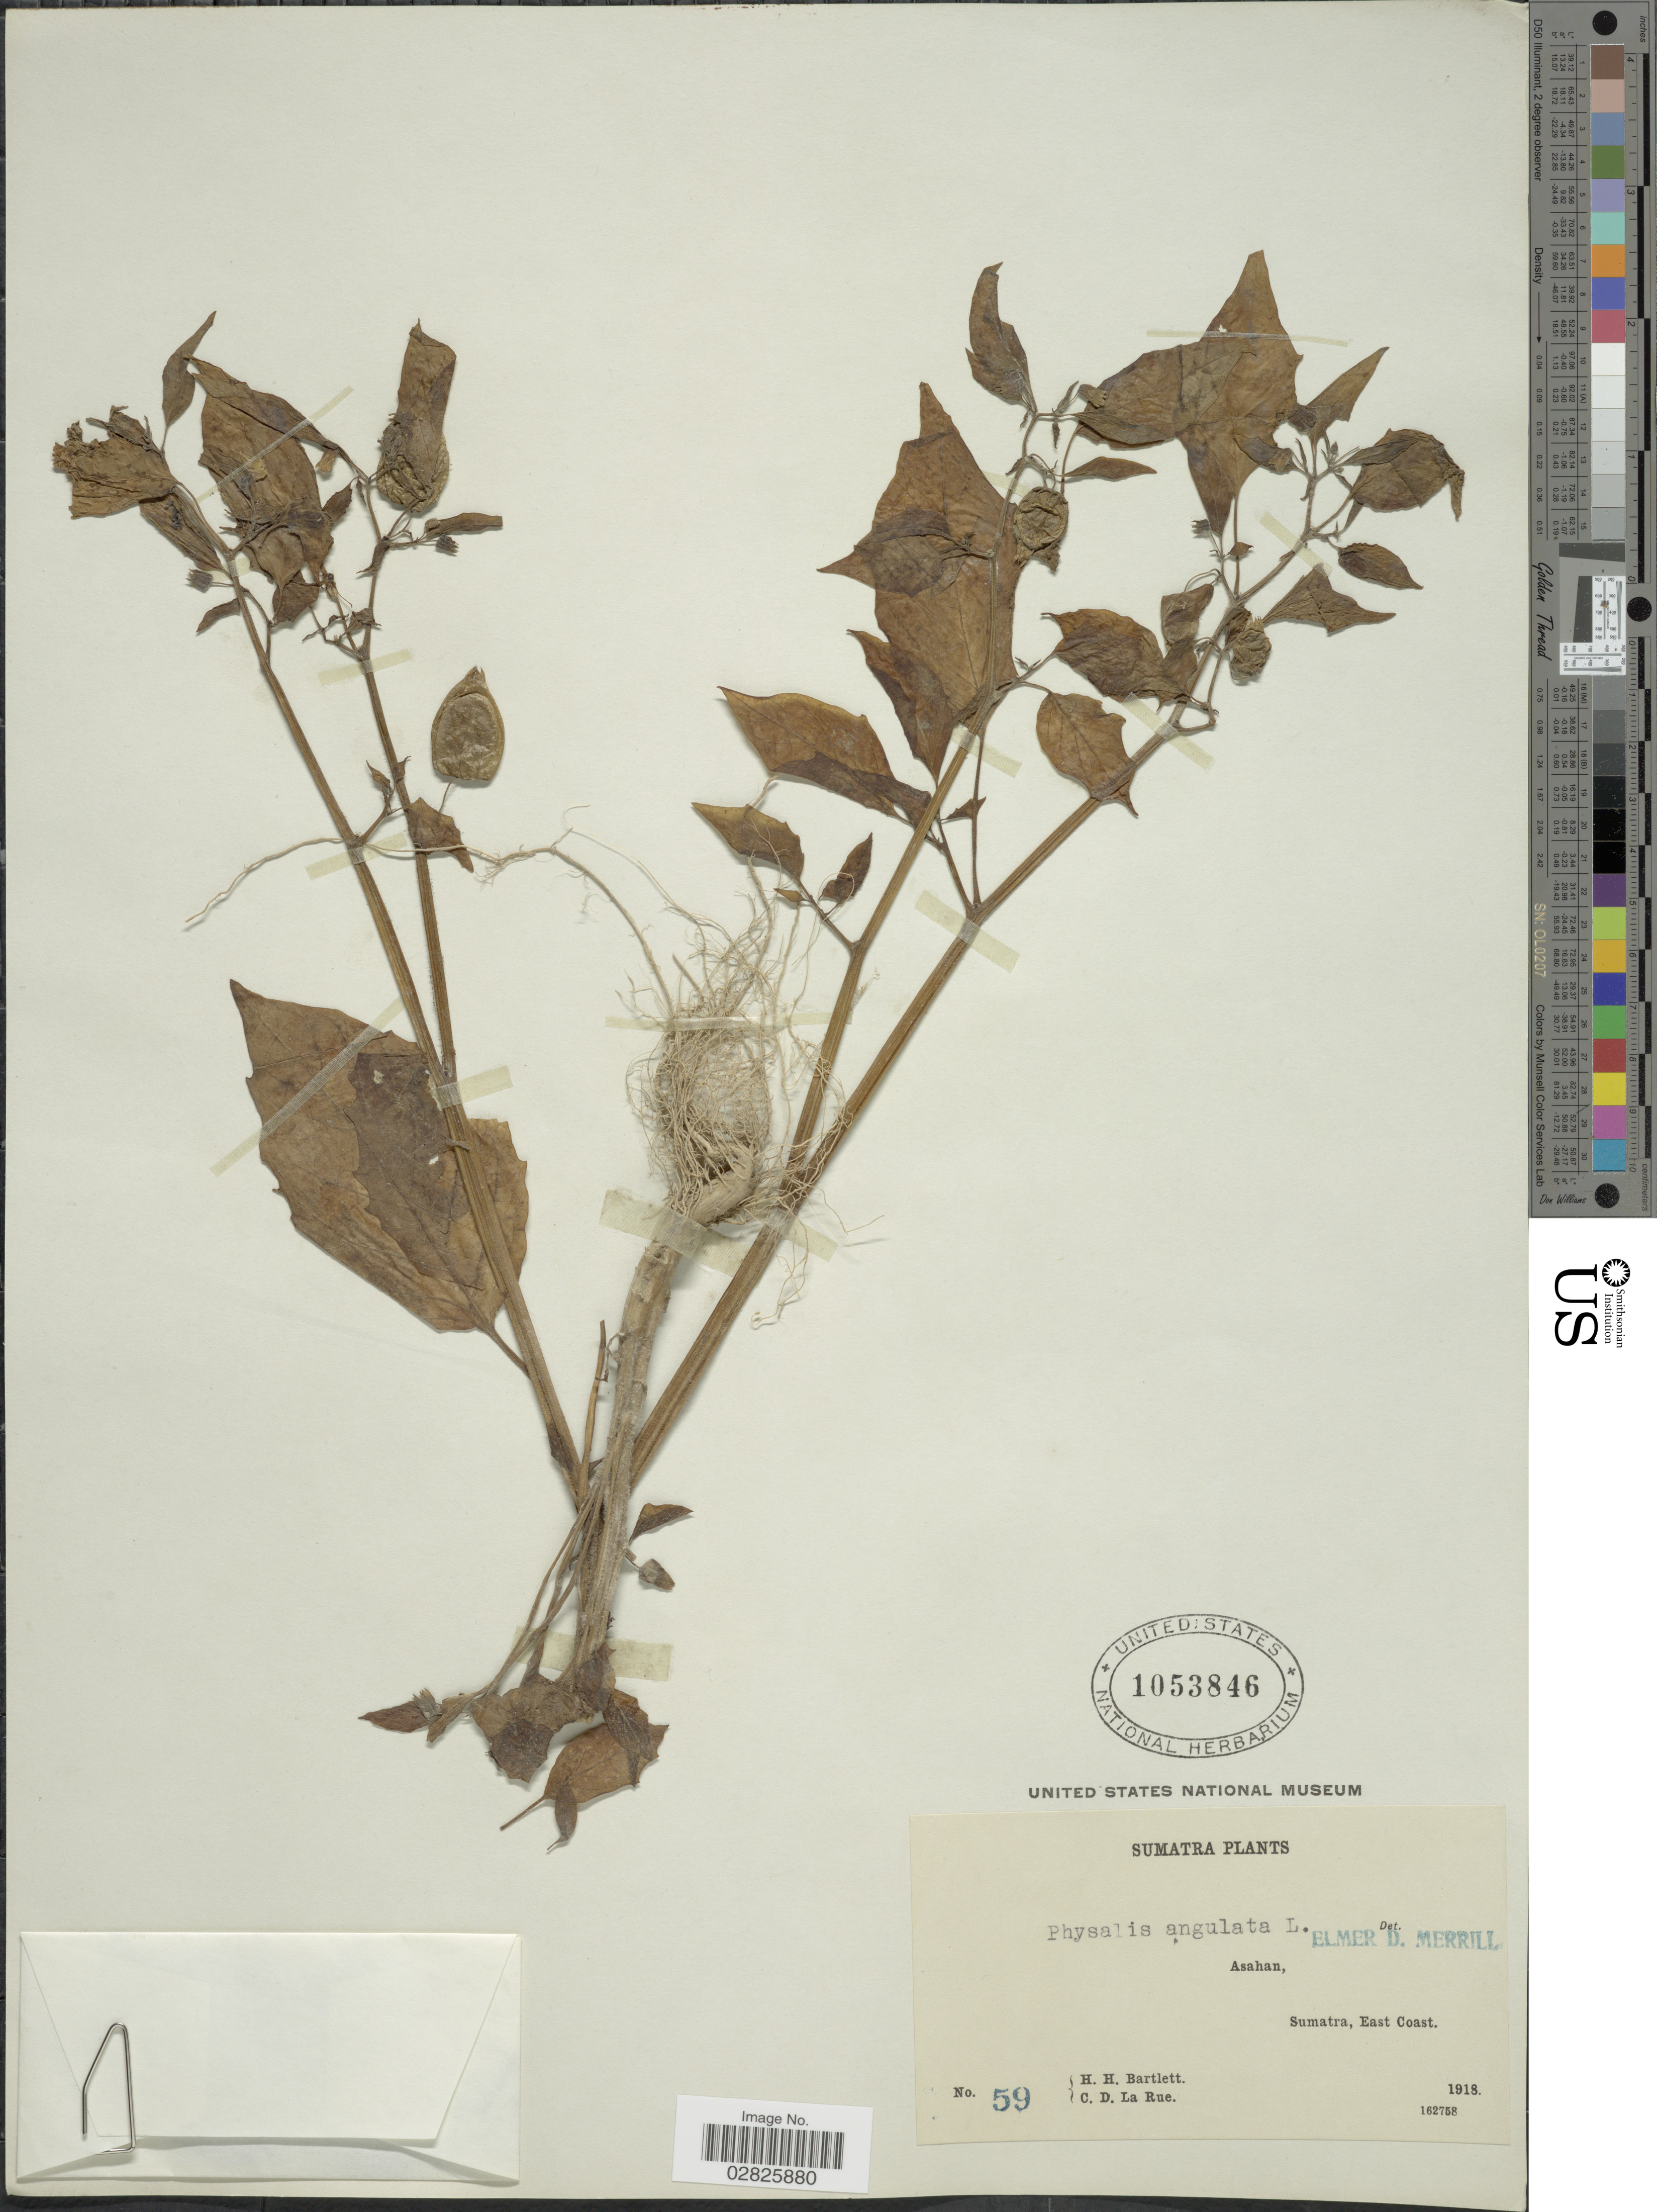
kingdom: Plantae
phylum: Tracheophyta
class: Magnoliopsida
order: Solanales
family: Solanaceae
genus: Physalis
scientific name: Physalis angulata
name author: L.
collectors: H. H. Bartlett & C. La Rue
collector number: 59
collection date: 1918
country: Indonesia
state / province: Sumatra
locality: Asahan, East Coast.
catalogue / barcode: US 1053846